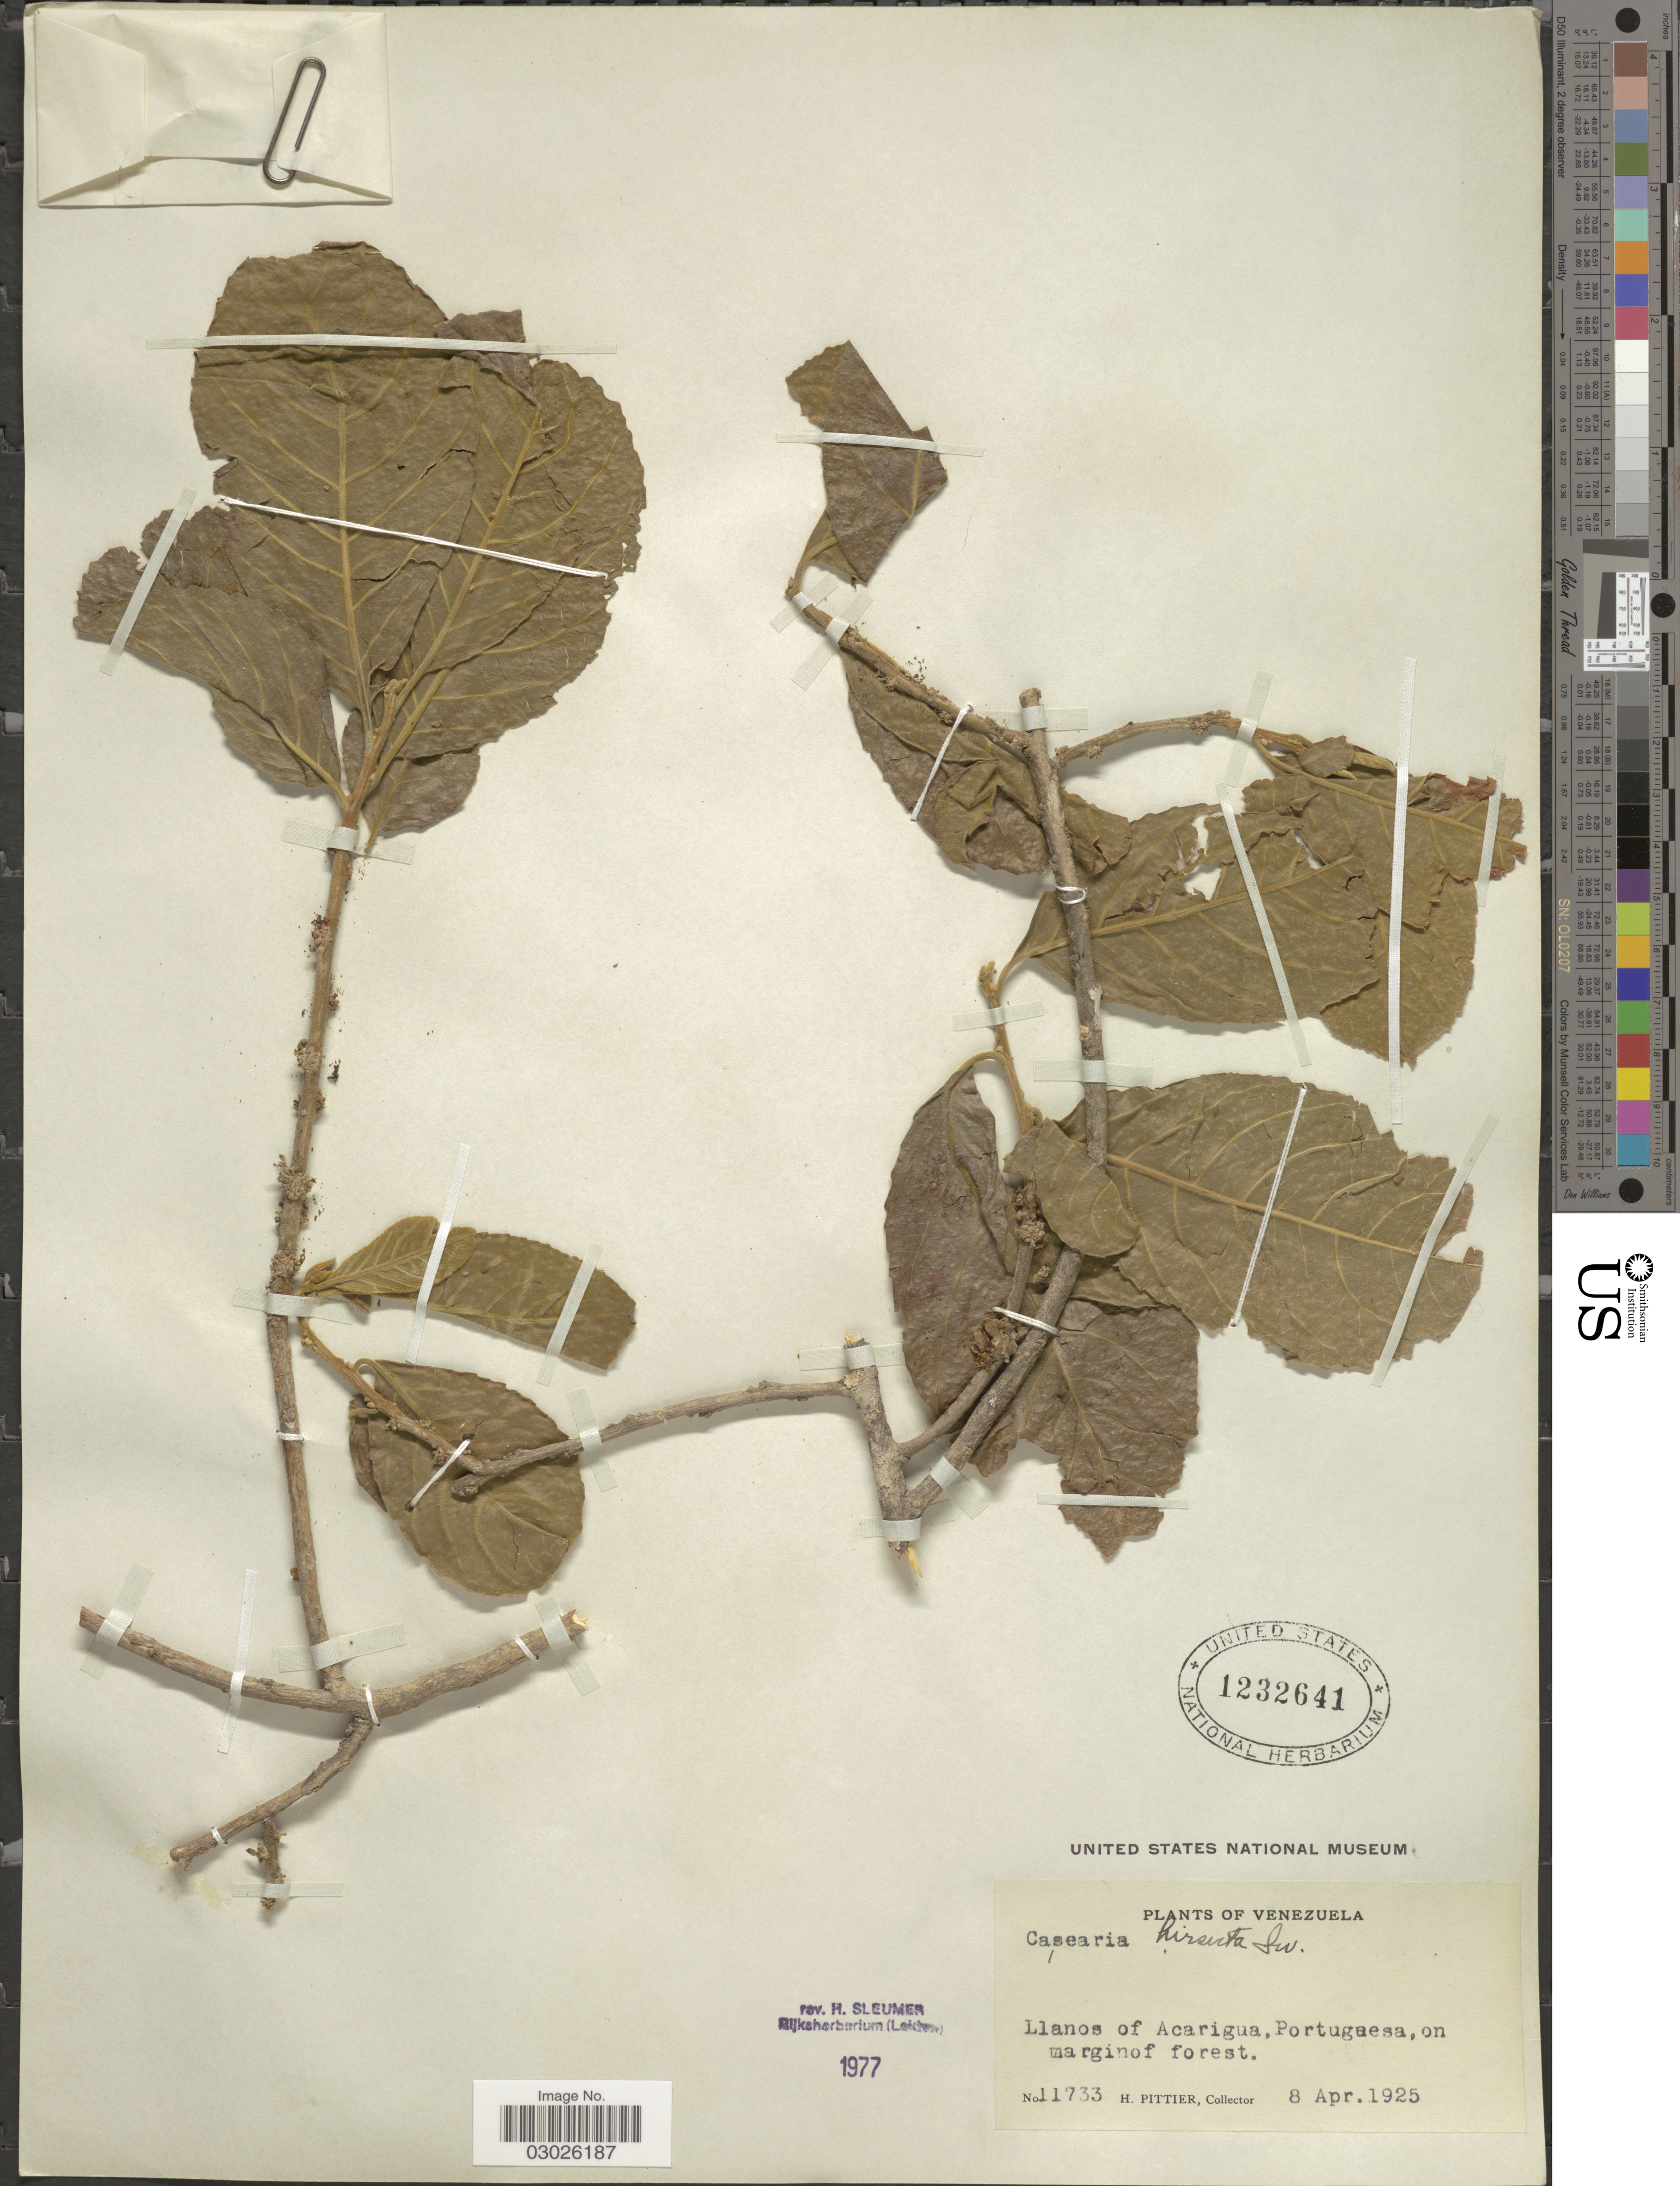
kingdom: Plantae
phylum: Tracheophyta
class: Magnoliopsida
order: Malpighiales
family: Salicaceae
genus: Casearia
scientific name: Casearia hirsuta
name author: Sw.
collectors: H. F. Pittier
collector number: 11733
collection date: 1925-04-08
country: Venezuela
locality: Llanos of Acarigua, Portuguesa, on margin of forest.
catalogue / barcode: US 1232641